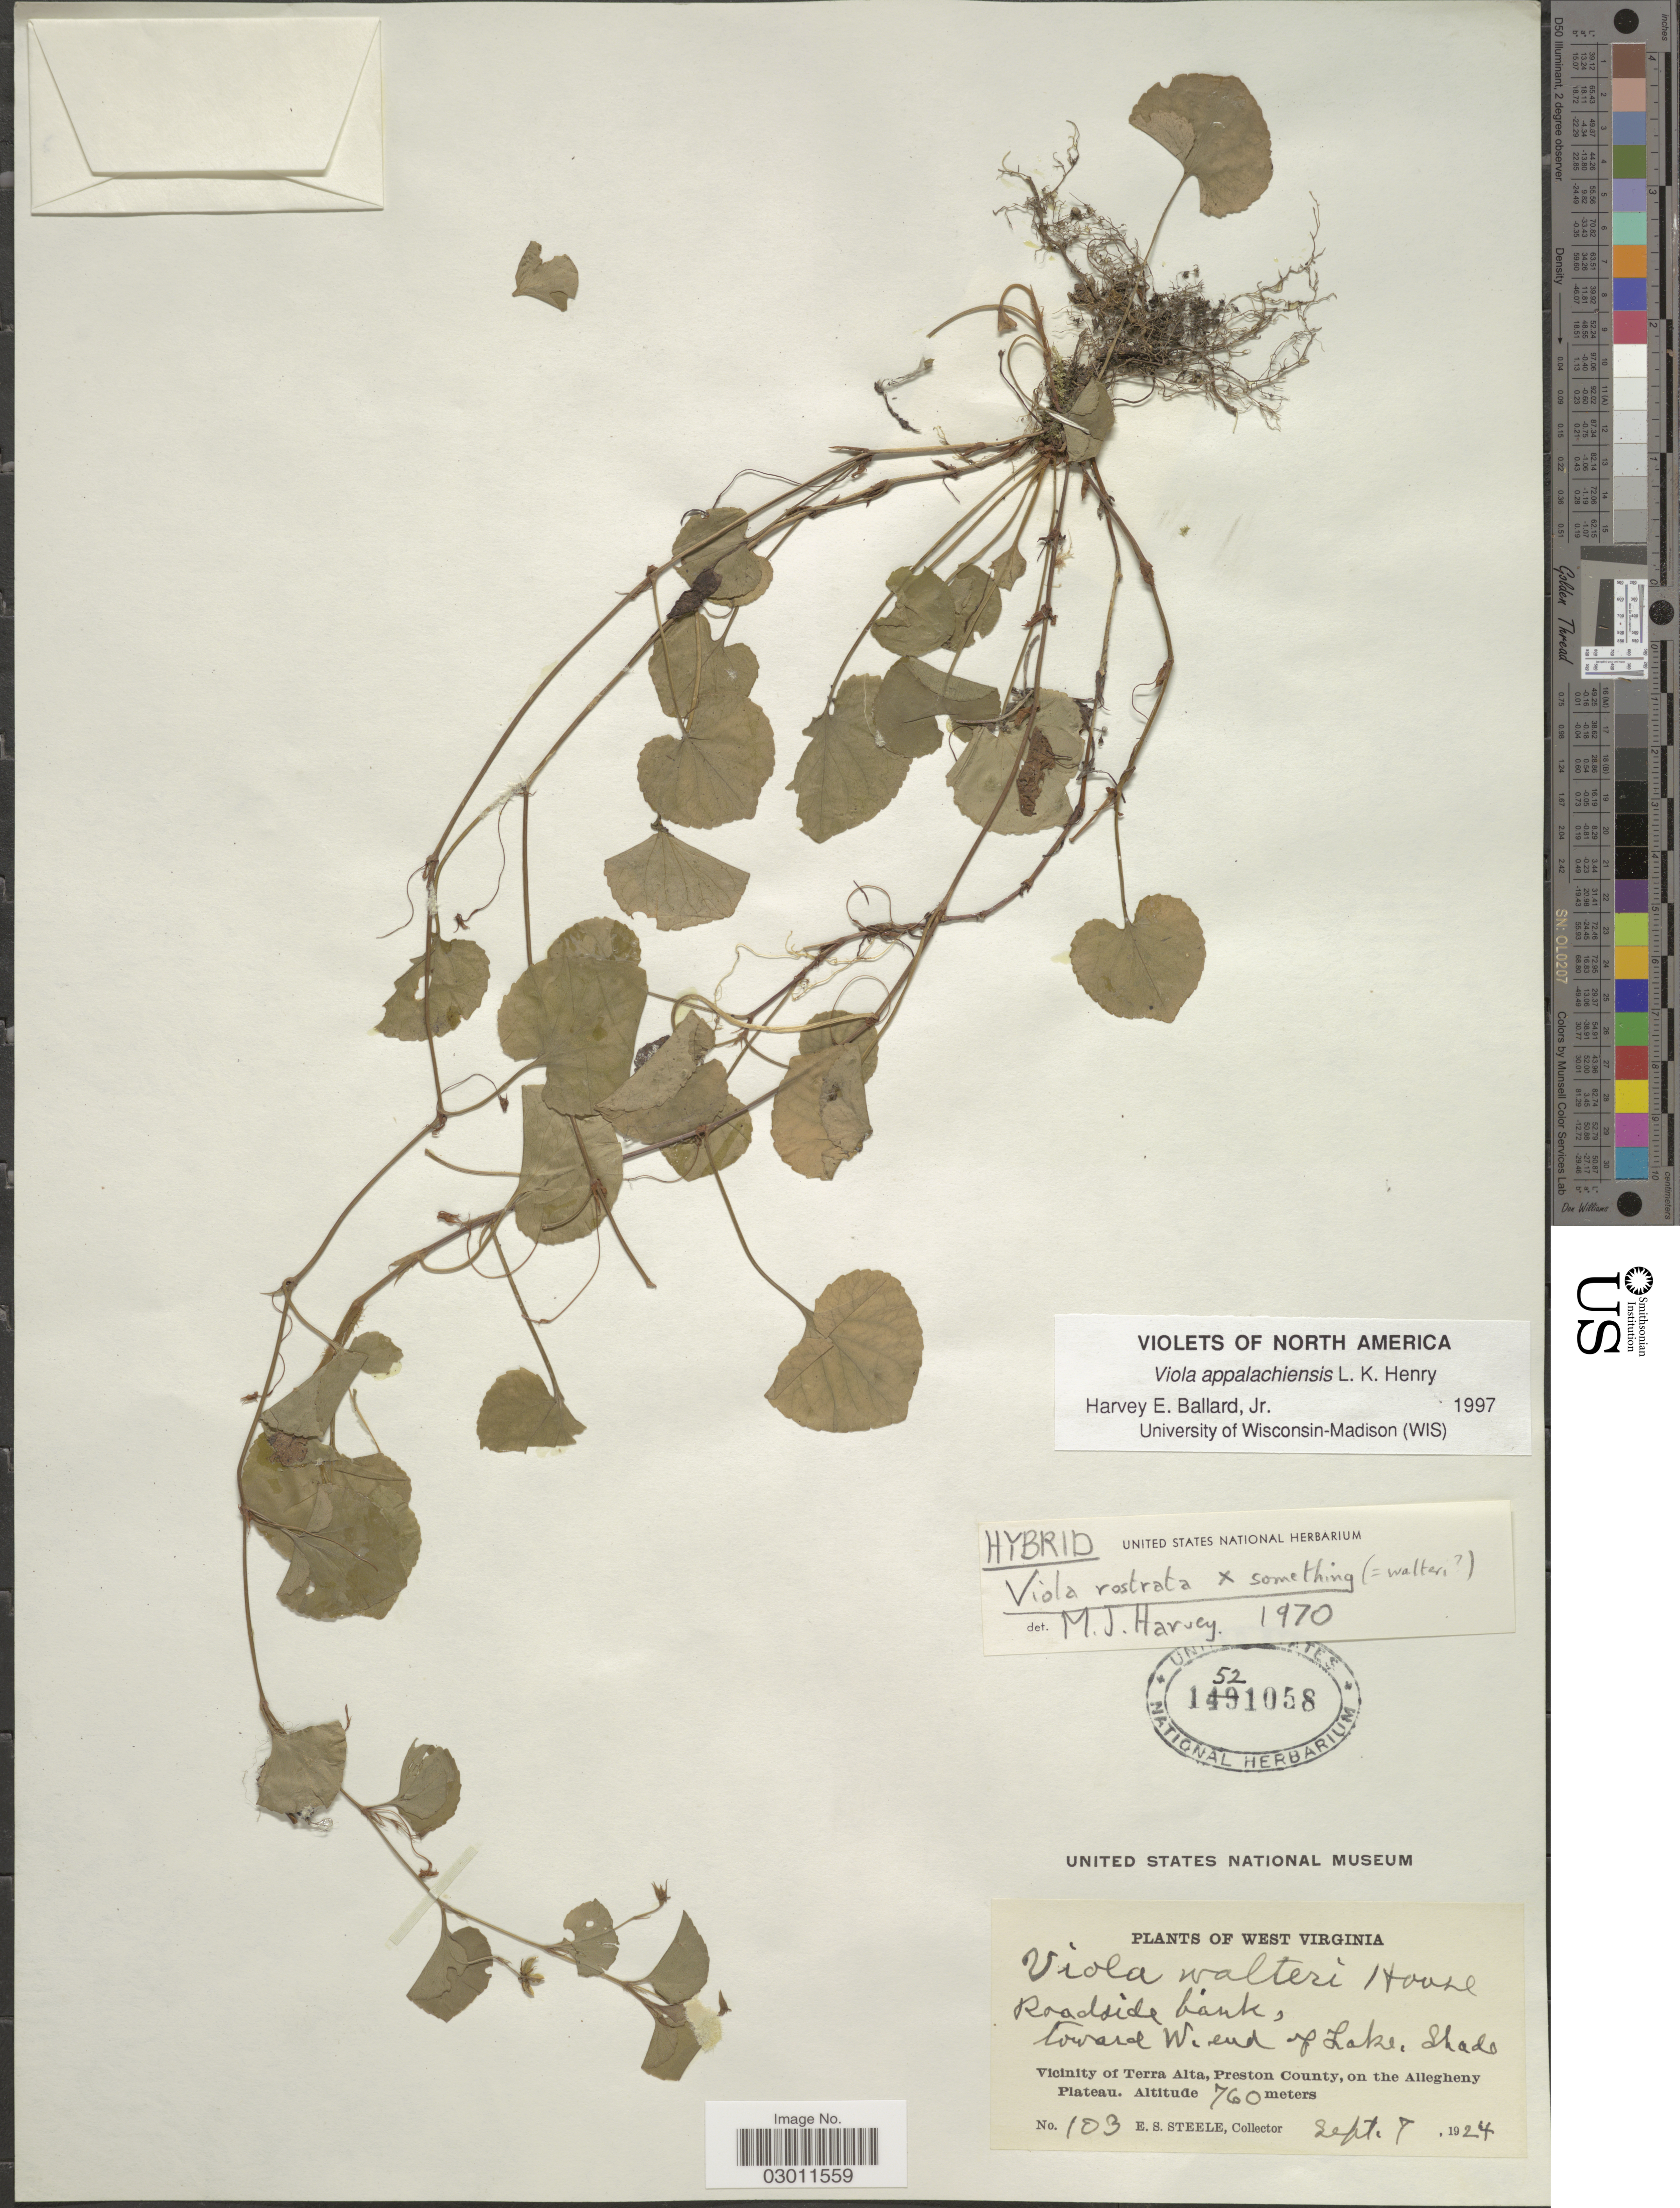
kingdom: Plantae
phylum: Tracheophyta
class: Magnoliopsida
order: Malpighiales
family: Violaceae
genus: Viola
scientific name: Viola appalachiensis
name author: L.K. Henry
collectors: E. Steele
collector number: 103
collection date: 1924-09-07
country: United States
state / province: West Virginia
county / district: Preston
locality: Roadside bank, toward W. end of Lake, Vicinity of Terra Alta, Preston County, on the Allegheny Plateau.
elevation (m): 760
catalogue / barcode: US 1521058